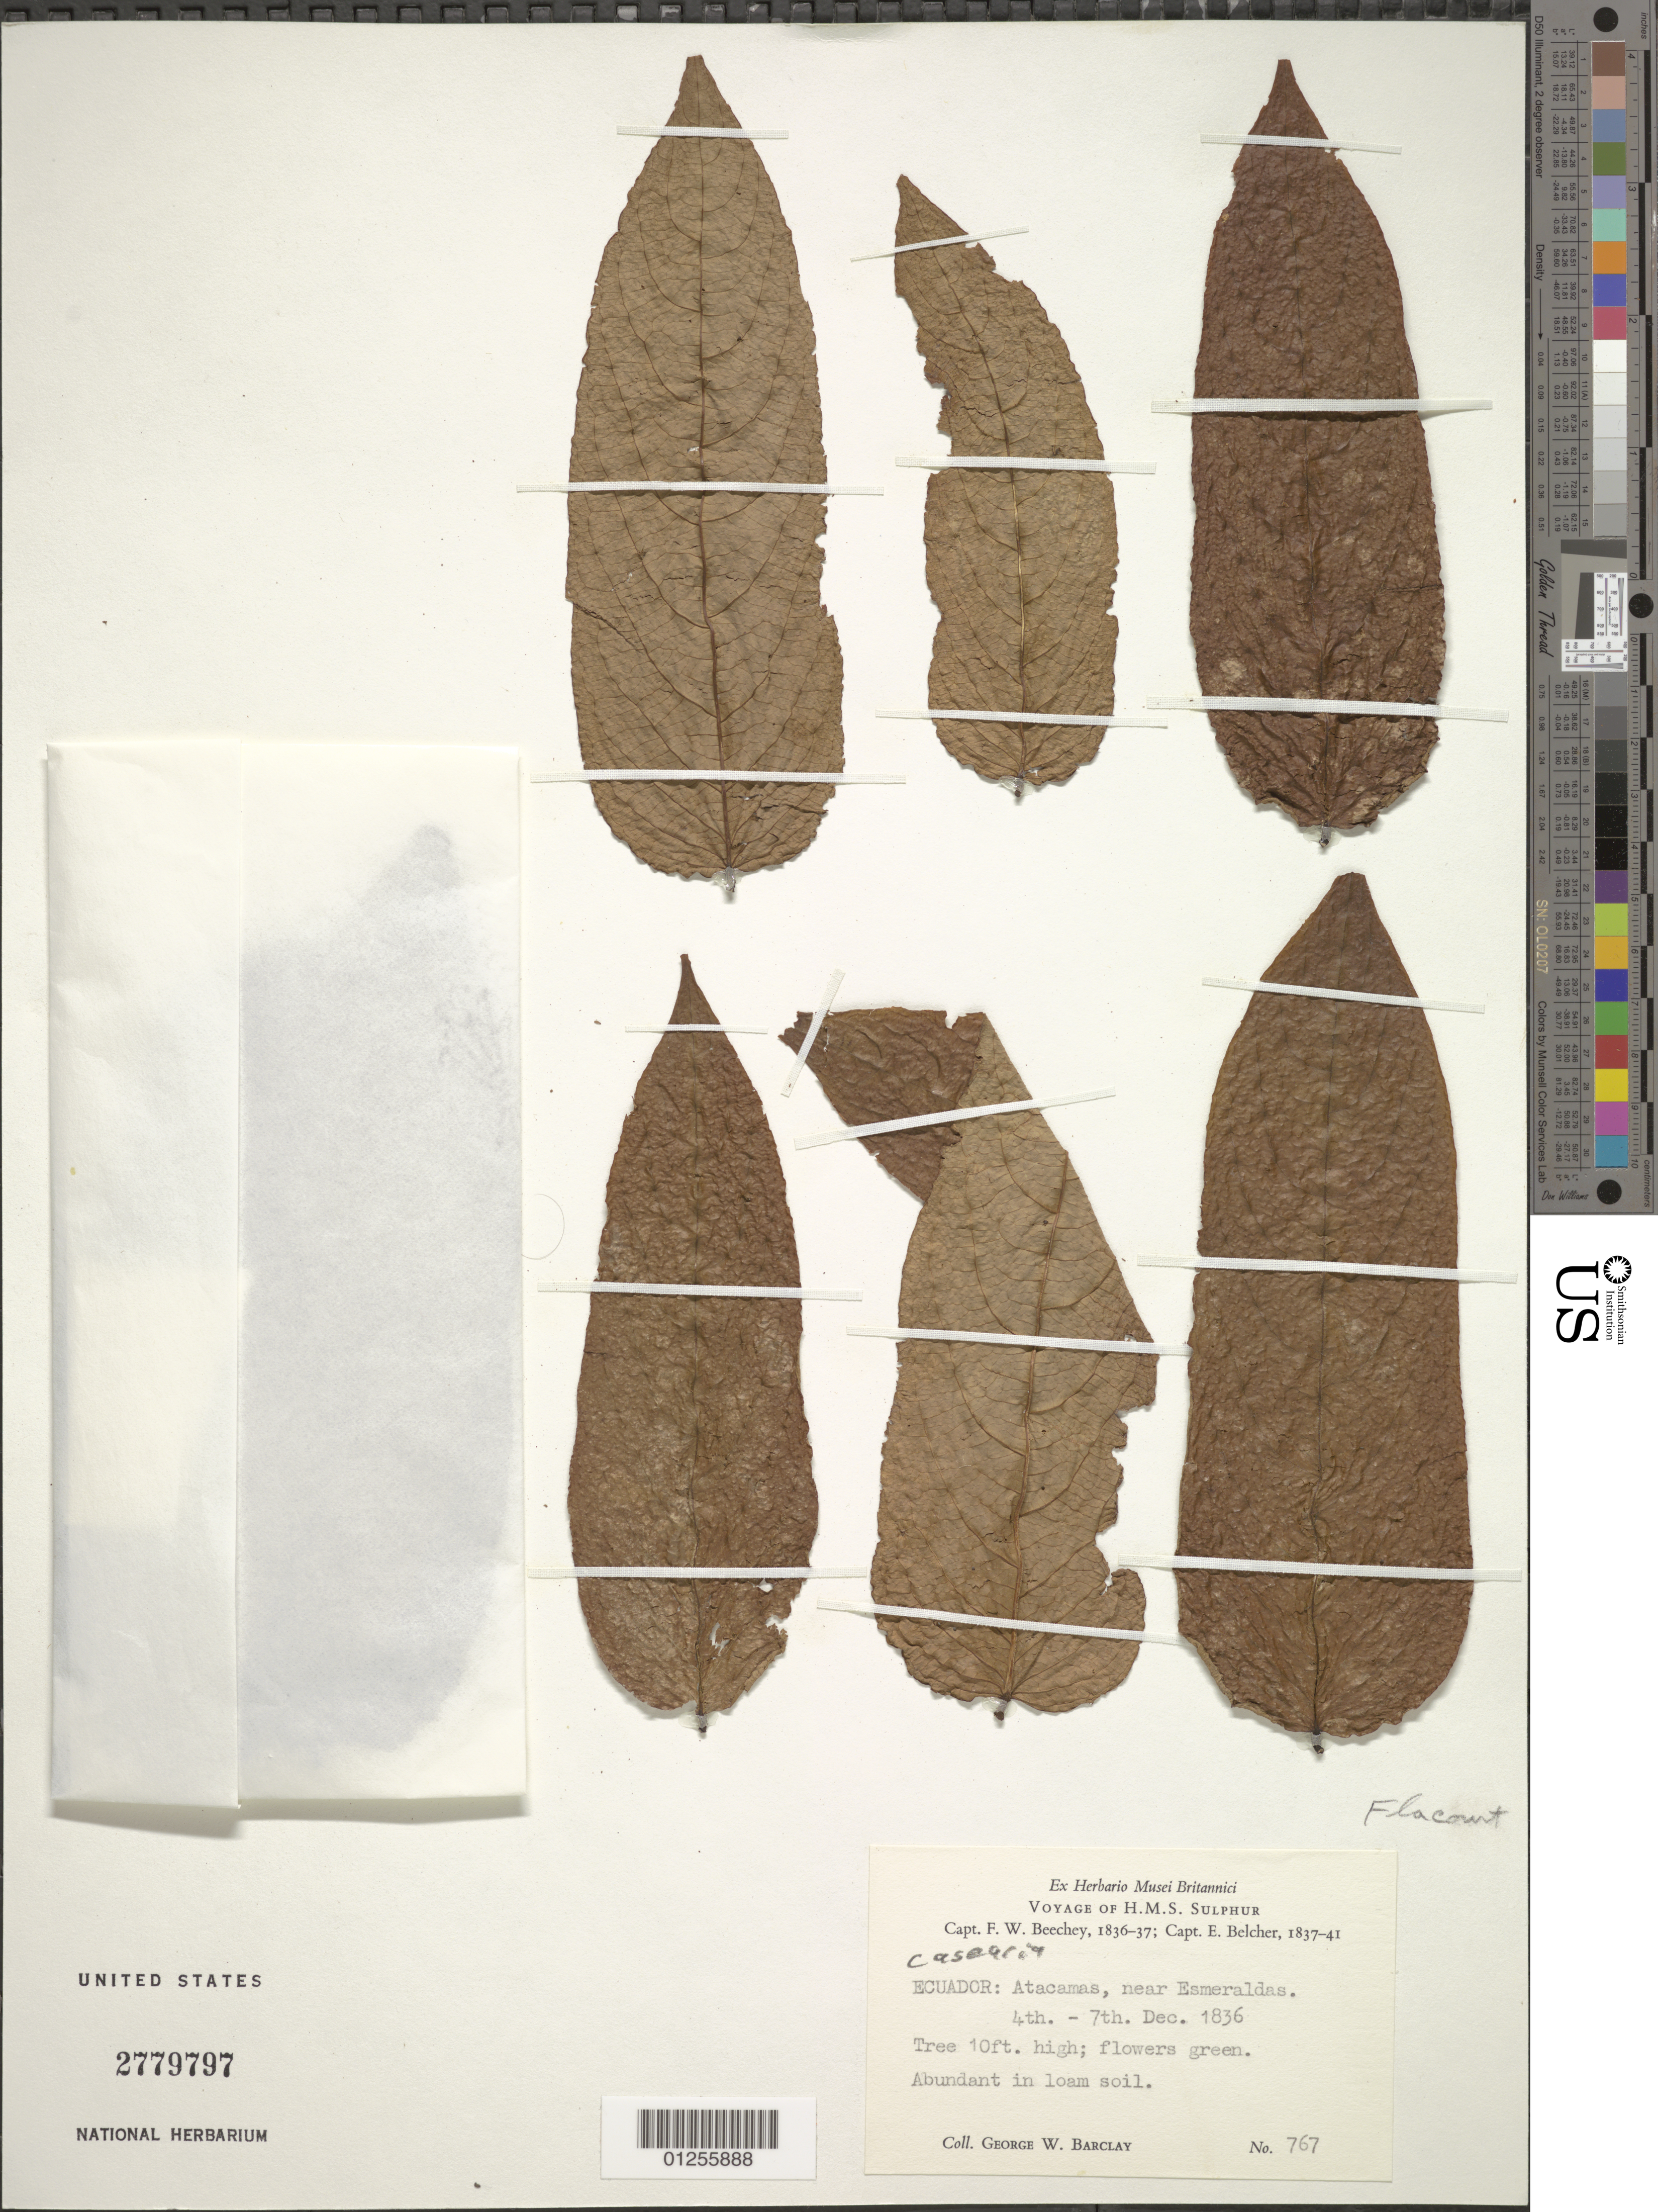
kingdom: Plantae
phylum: Tracheophyta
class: Magnoliopsida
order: Malpighiales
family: Salicaceae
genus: Casearia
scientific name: Casearia sp.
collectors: G. W. Barclay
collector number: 767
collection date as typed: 4 - 7 December 1836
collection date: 1836-12-04/1836-12-07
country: Ecuador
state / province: Esmeraldas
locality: Atacamas near Esmeraldas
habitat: Abundant in loam soil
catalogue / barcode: US 2779797